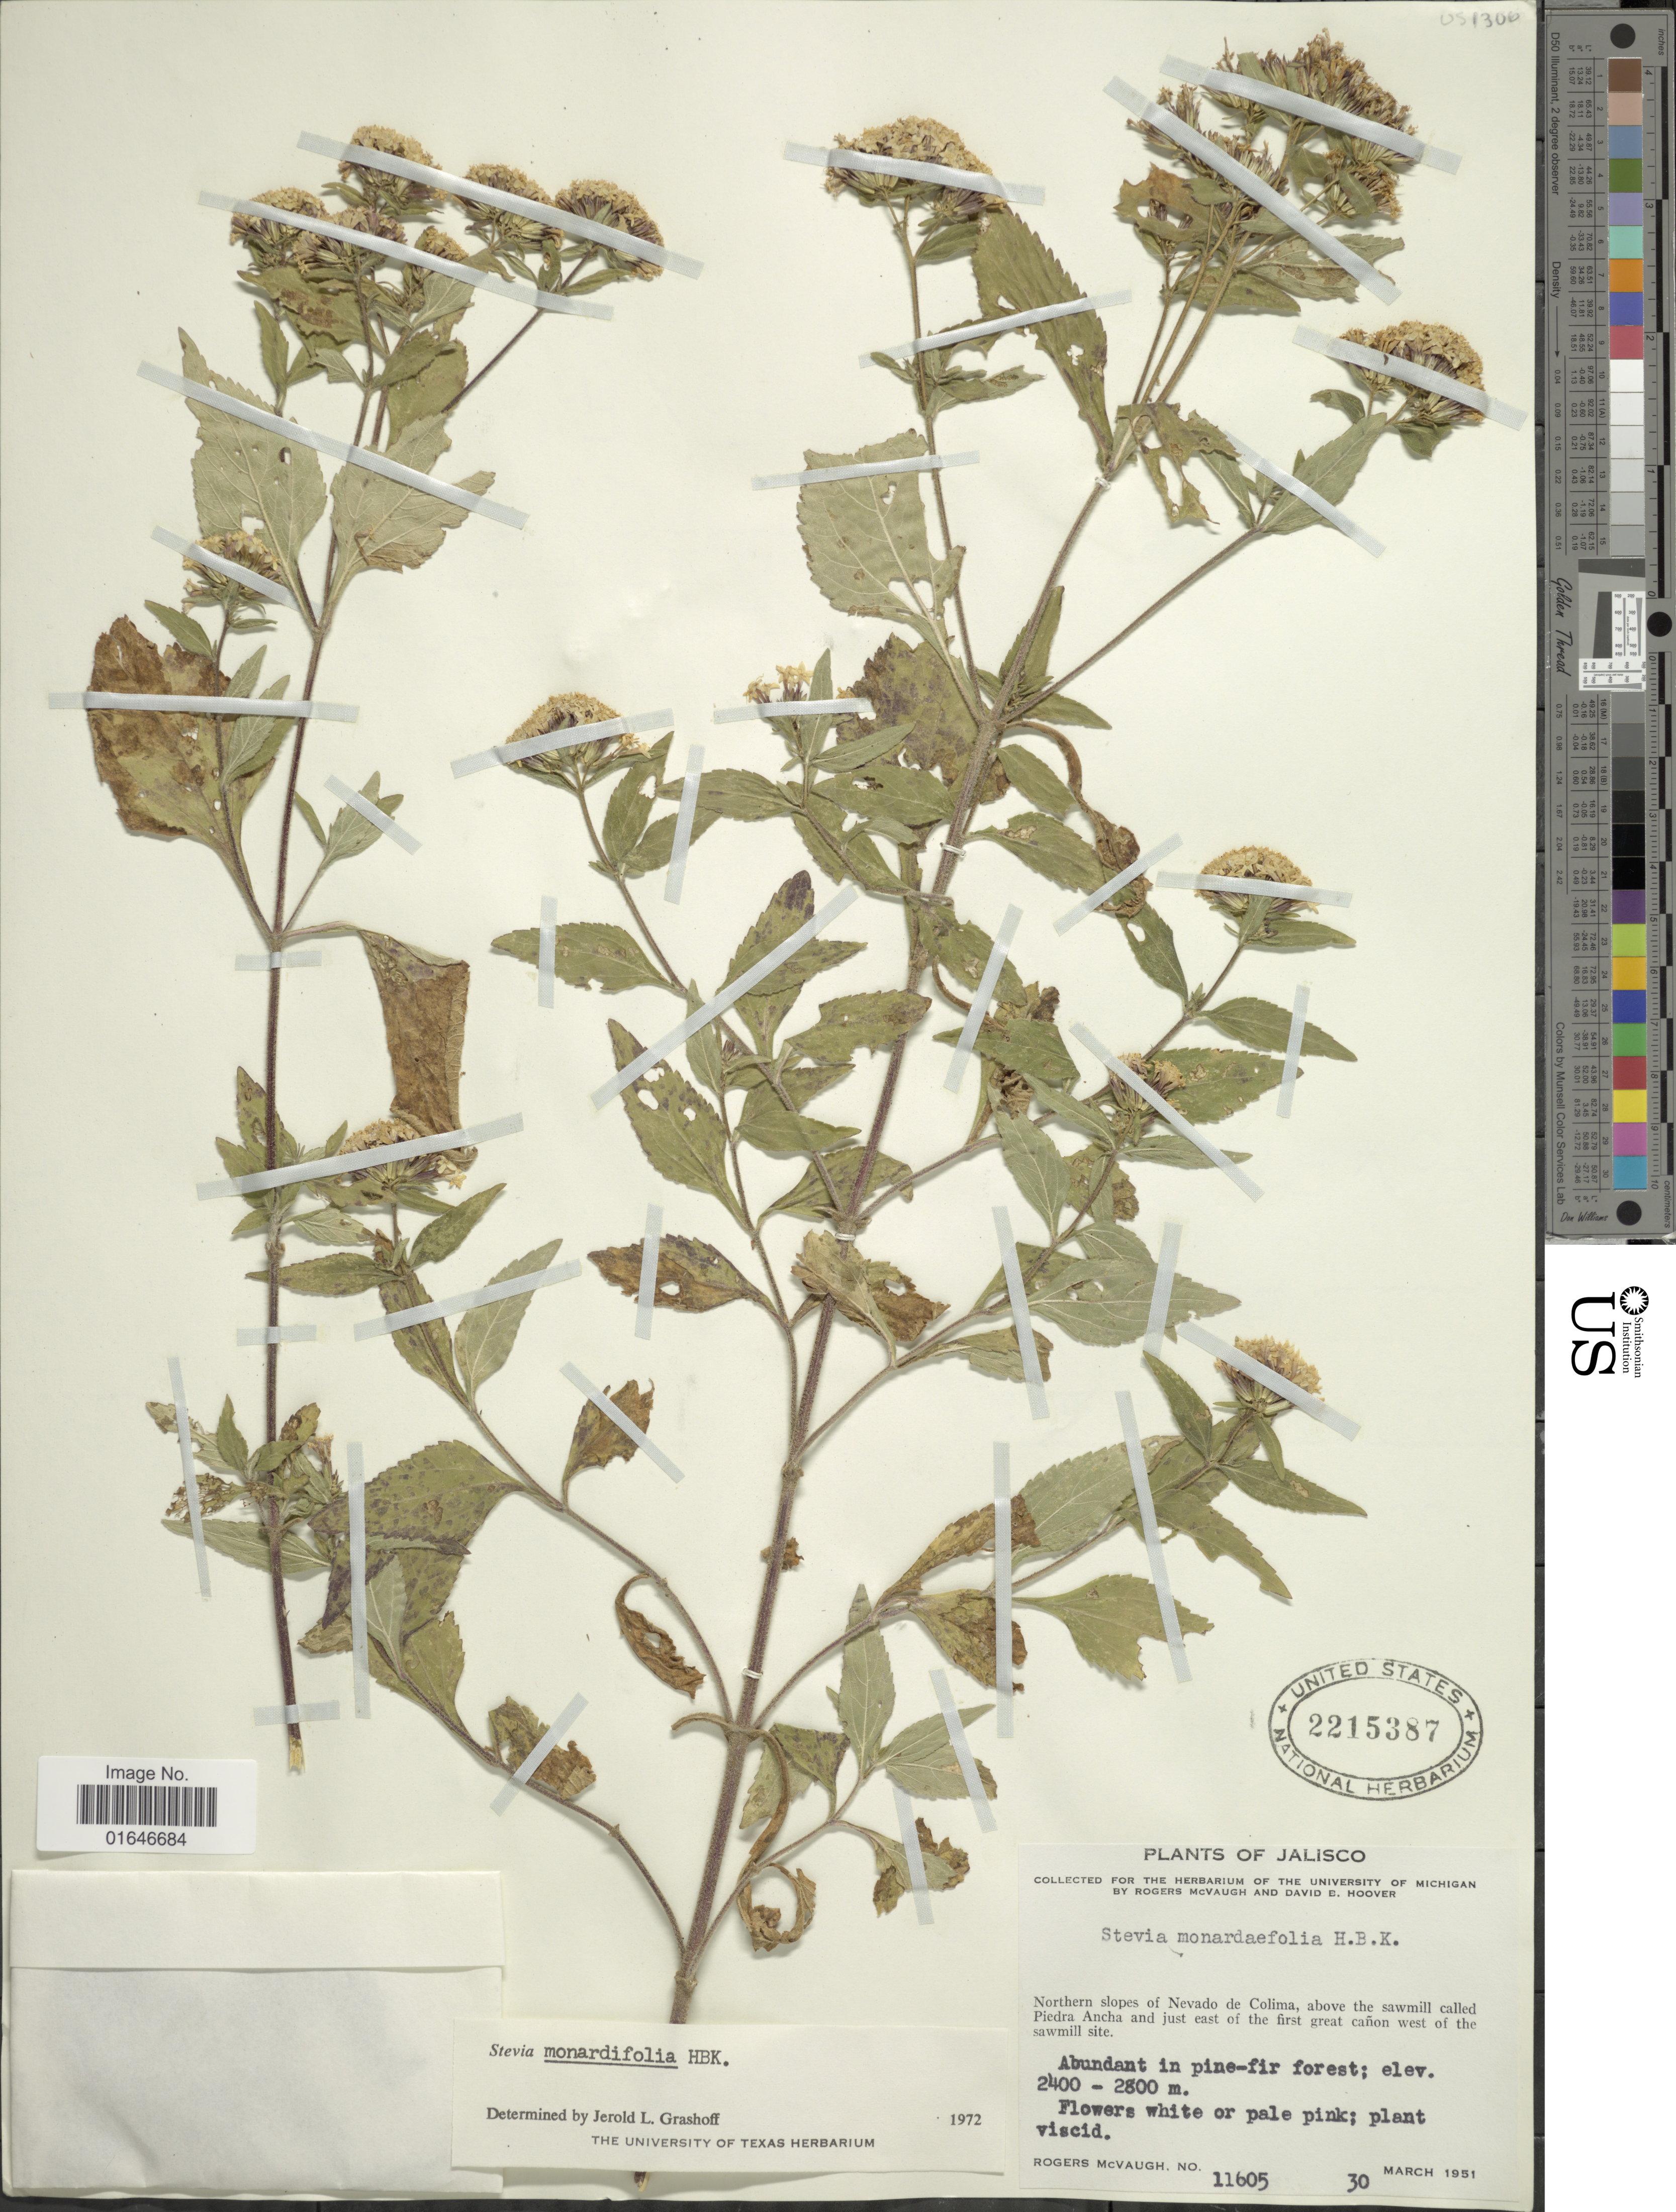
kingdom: Plantae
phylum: Tracheophyta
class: Magnoliopsida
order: Asterales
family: Asteraceae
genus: Stevia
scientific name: Stevia monardifolia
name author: Kunth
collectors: R. McVaugh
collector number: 11605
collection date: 1951-03-30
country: Mexico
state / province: Colima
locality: Jalisco, Northern slopes of Nevado de Colima, above the sawmill called Piedra Ancha and just east of the first great Canon west of the sawmill site.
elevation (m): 2400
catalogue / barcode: US 2215387